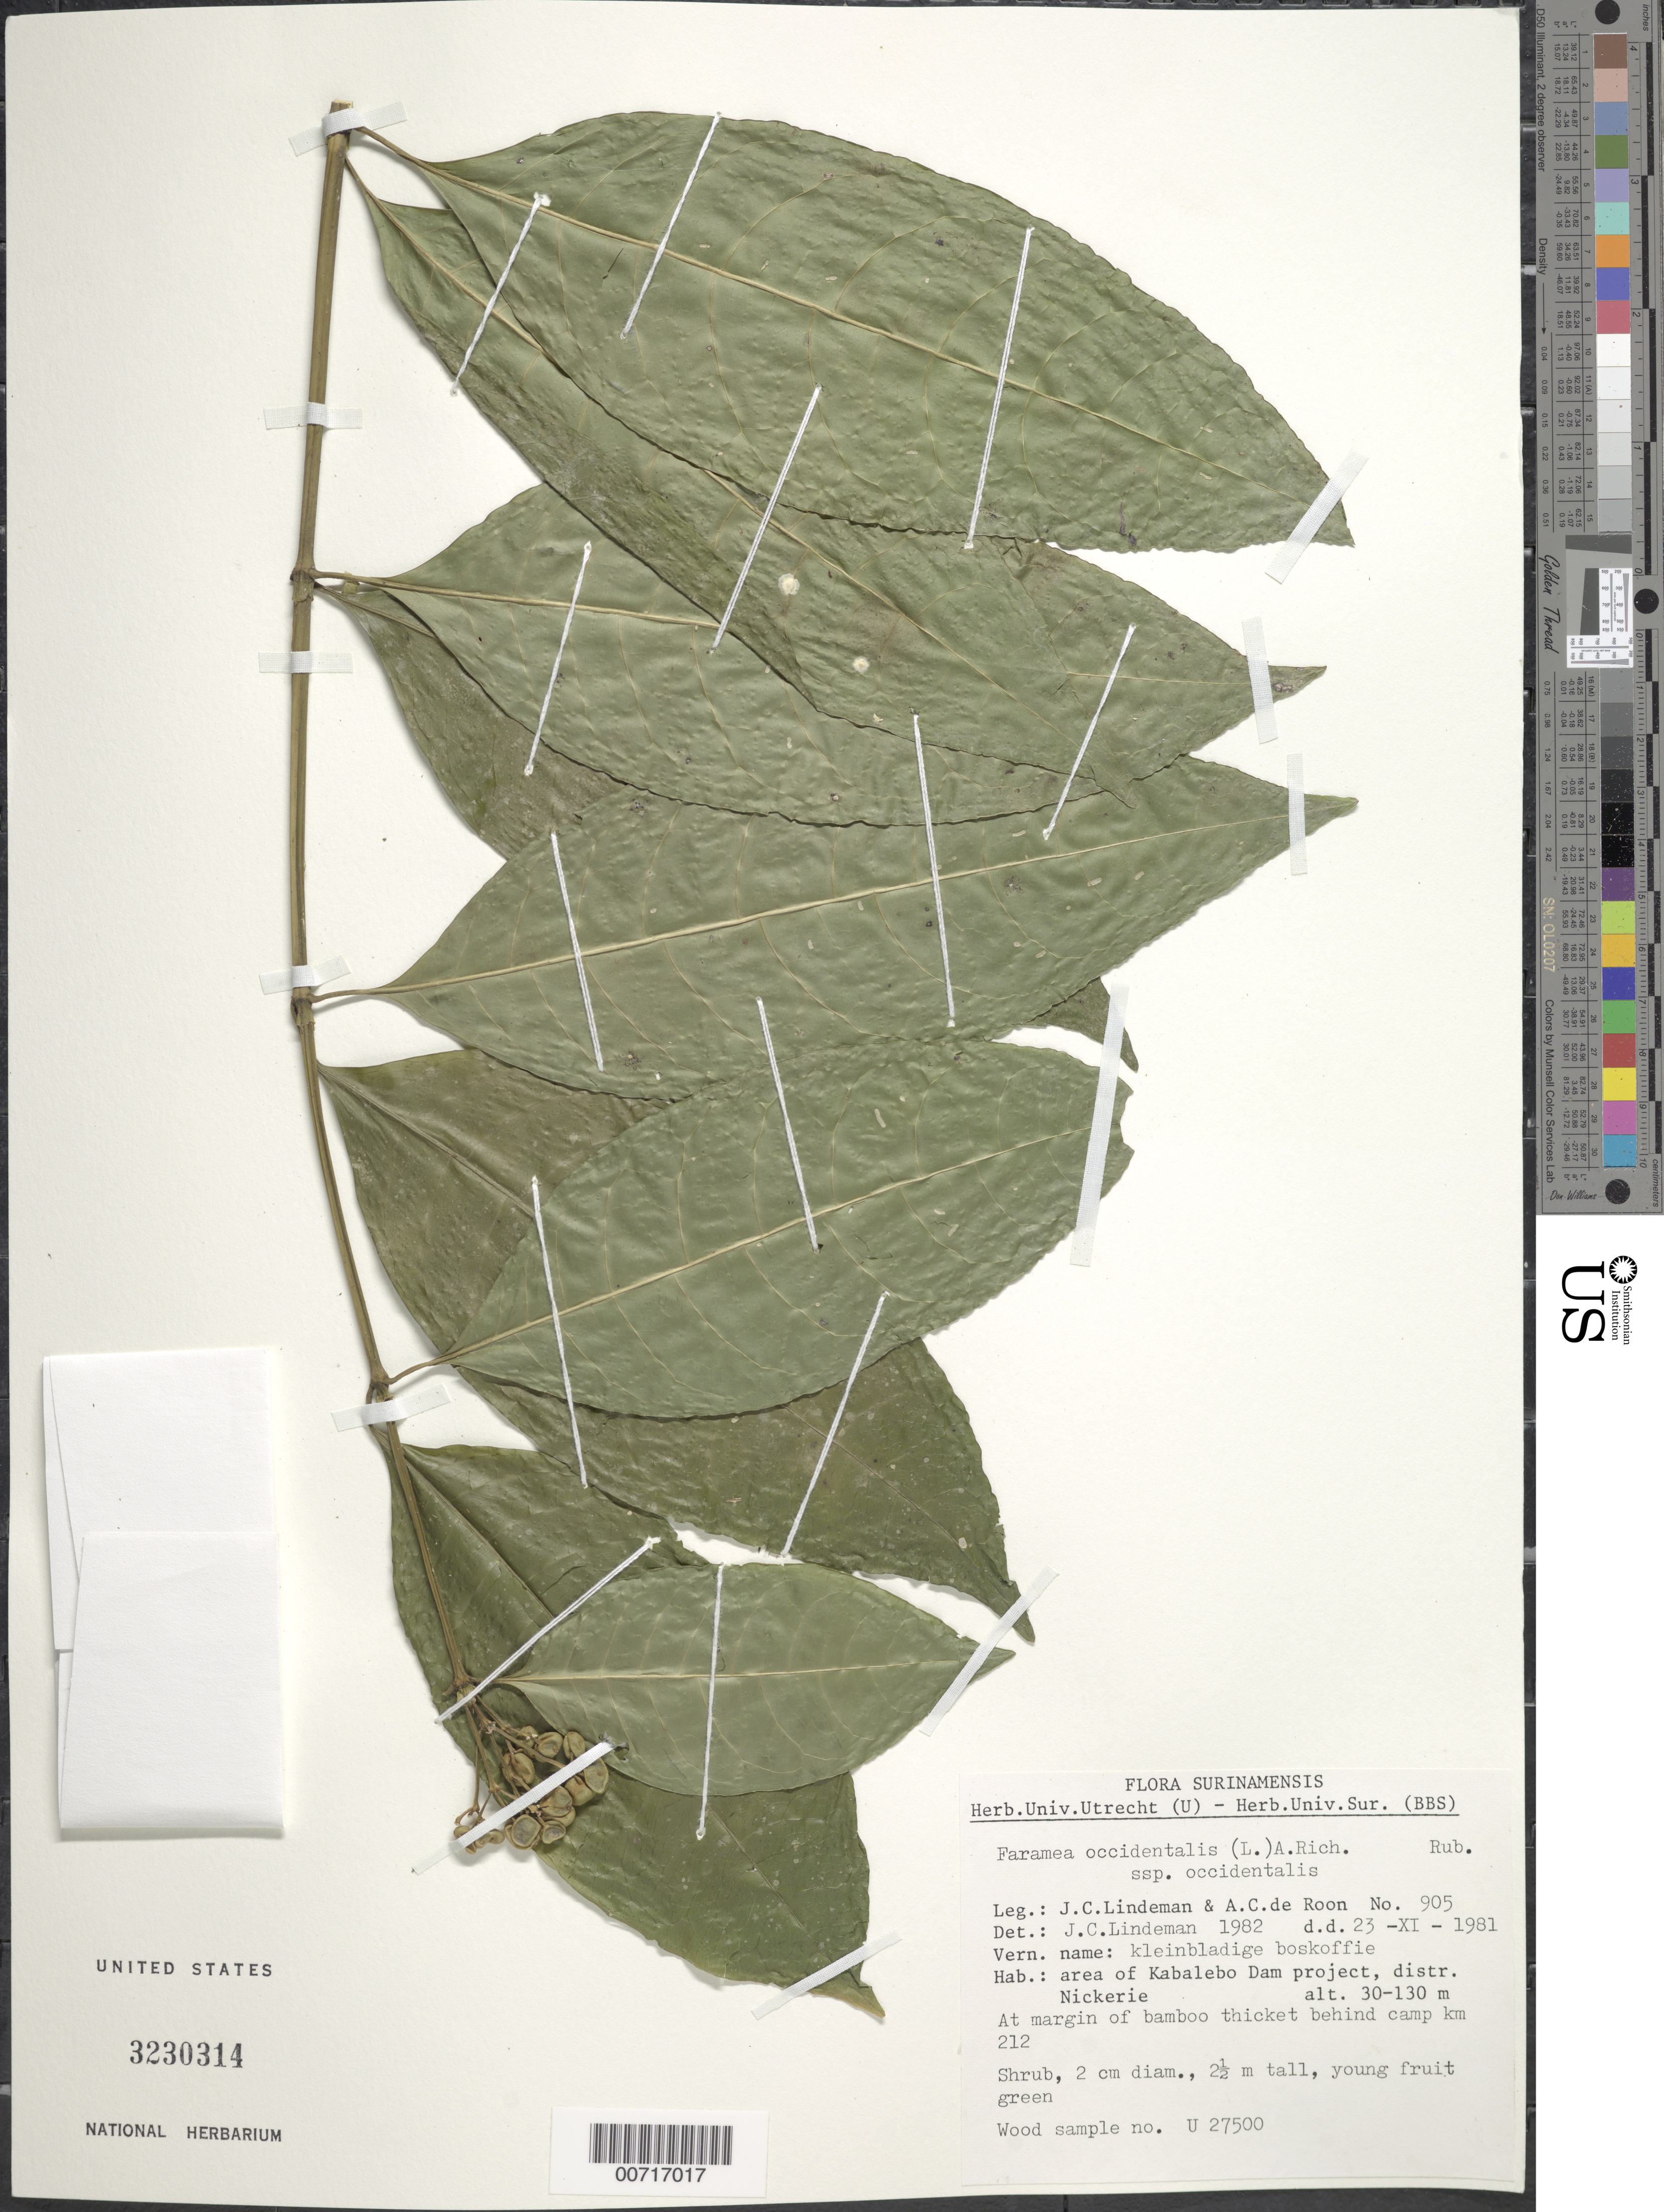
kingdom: Plantae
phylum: Tracheophyta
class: Magnoliopsida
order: Gentianales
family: Rubiaceae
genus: Faramea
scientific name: Faramea occidentalis subsp. occidentalis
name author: (L.) A. Rich.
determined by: Lindeman, J. C.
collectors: J. C. Lindeman & A. de Roon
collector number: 81 905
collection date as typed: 23-Nov-81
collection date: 1981-11-23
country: Suriname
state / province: Nickerie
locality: Kabalebo Dam project area, behind camp, km 212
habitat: Margin of bamboo thicket behind camp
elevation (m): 30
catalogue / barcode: US 3230314